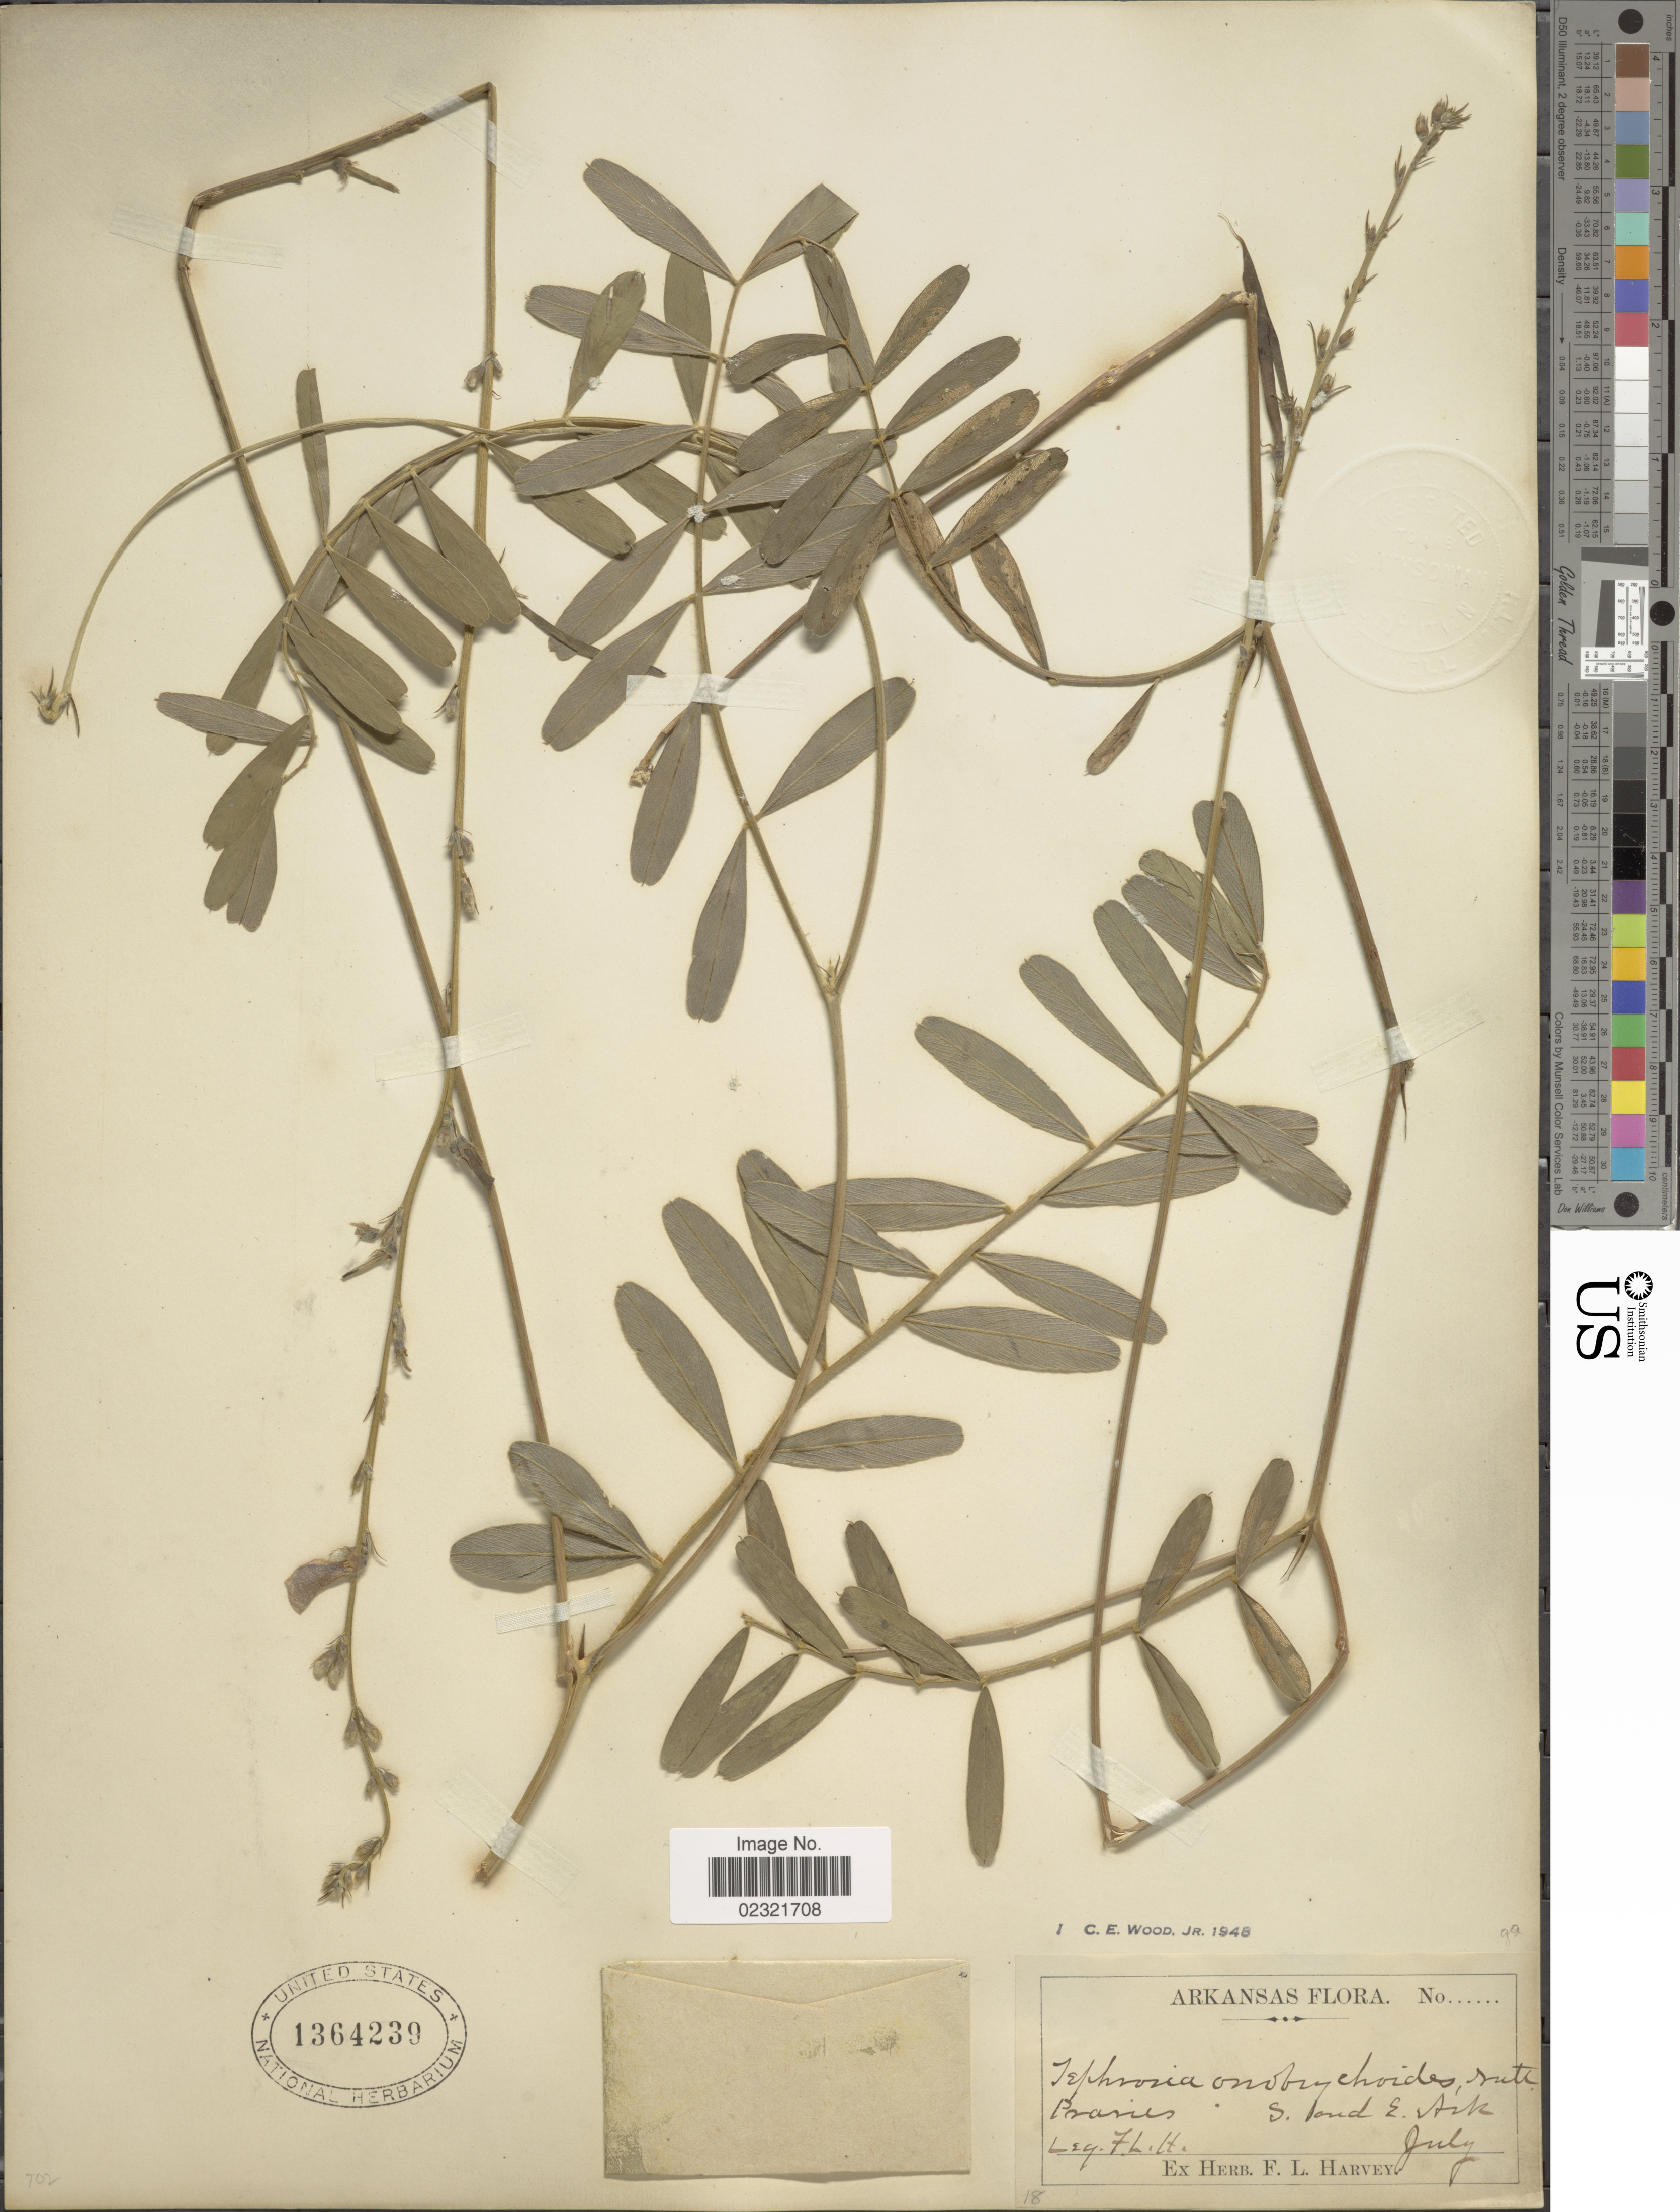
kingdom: Plantae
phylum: Tracheophyta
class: Magnoliopsida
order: Fabales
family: Fabaceae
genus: Tephrosia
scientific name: Tephrosia onobrychoides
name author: Nutt.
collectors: F. L. Harvey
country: United States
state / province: Arkansas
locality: Prairies, S land E Aik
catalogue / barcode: US 1364239